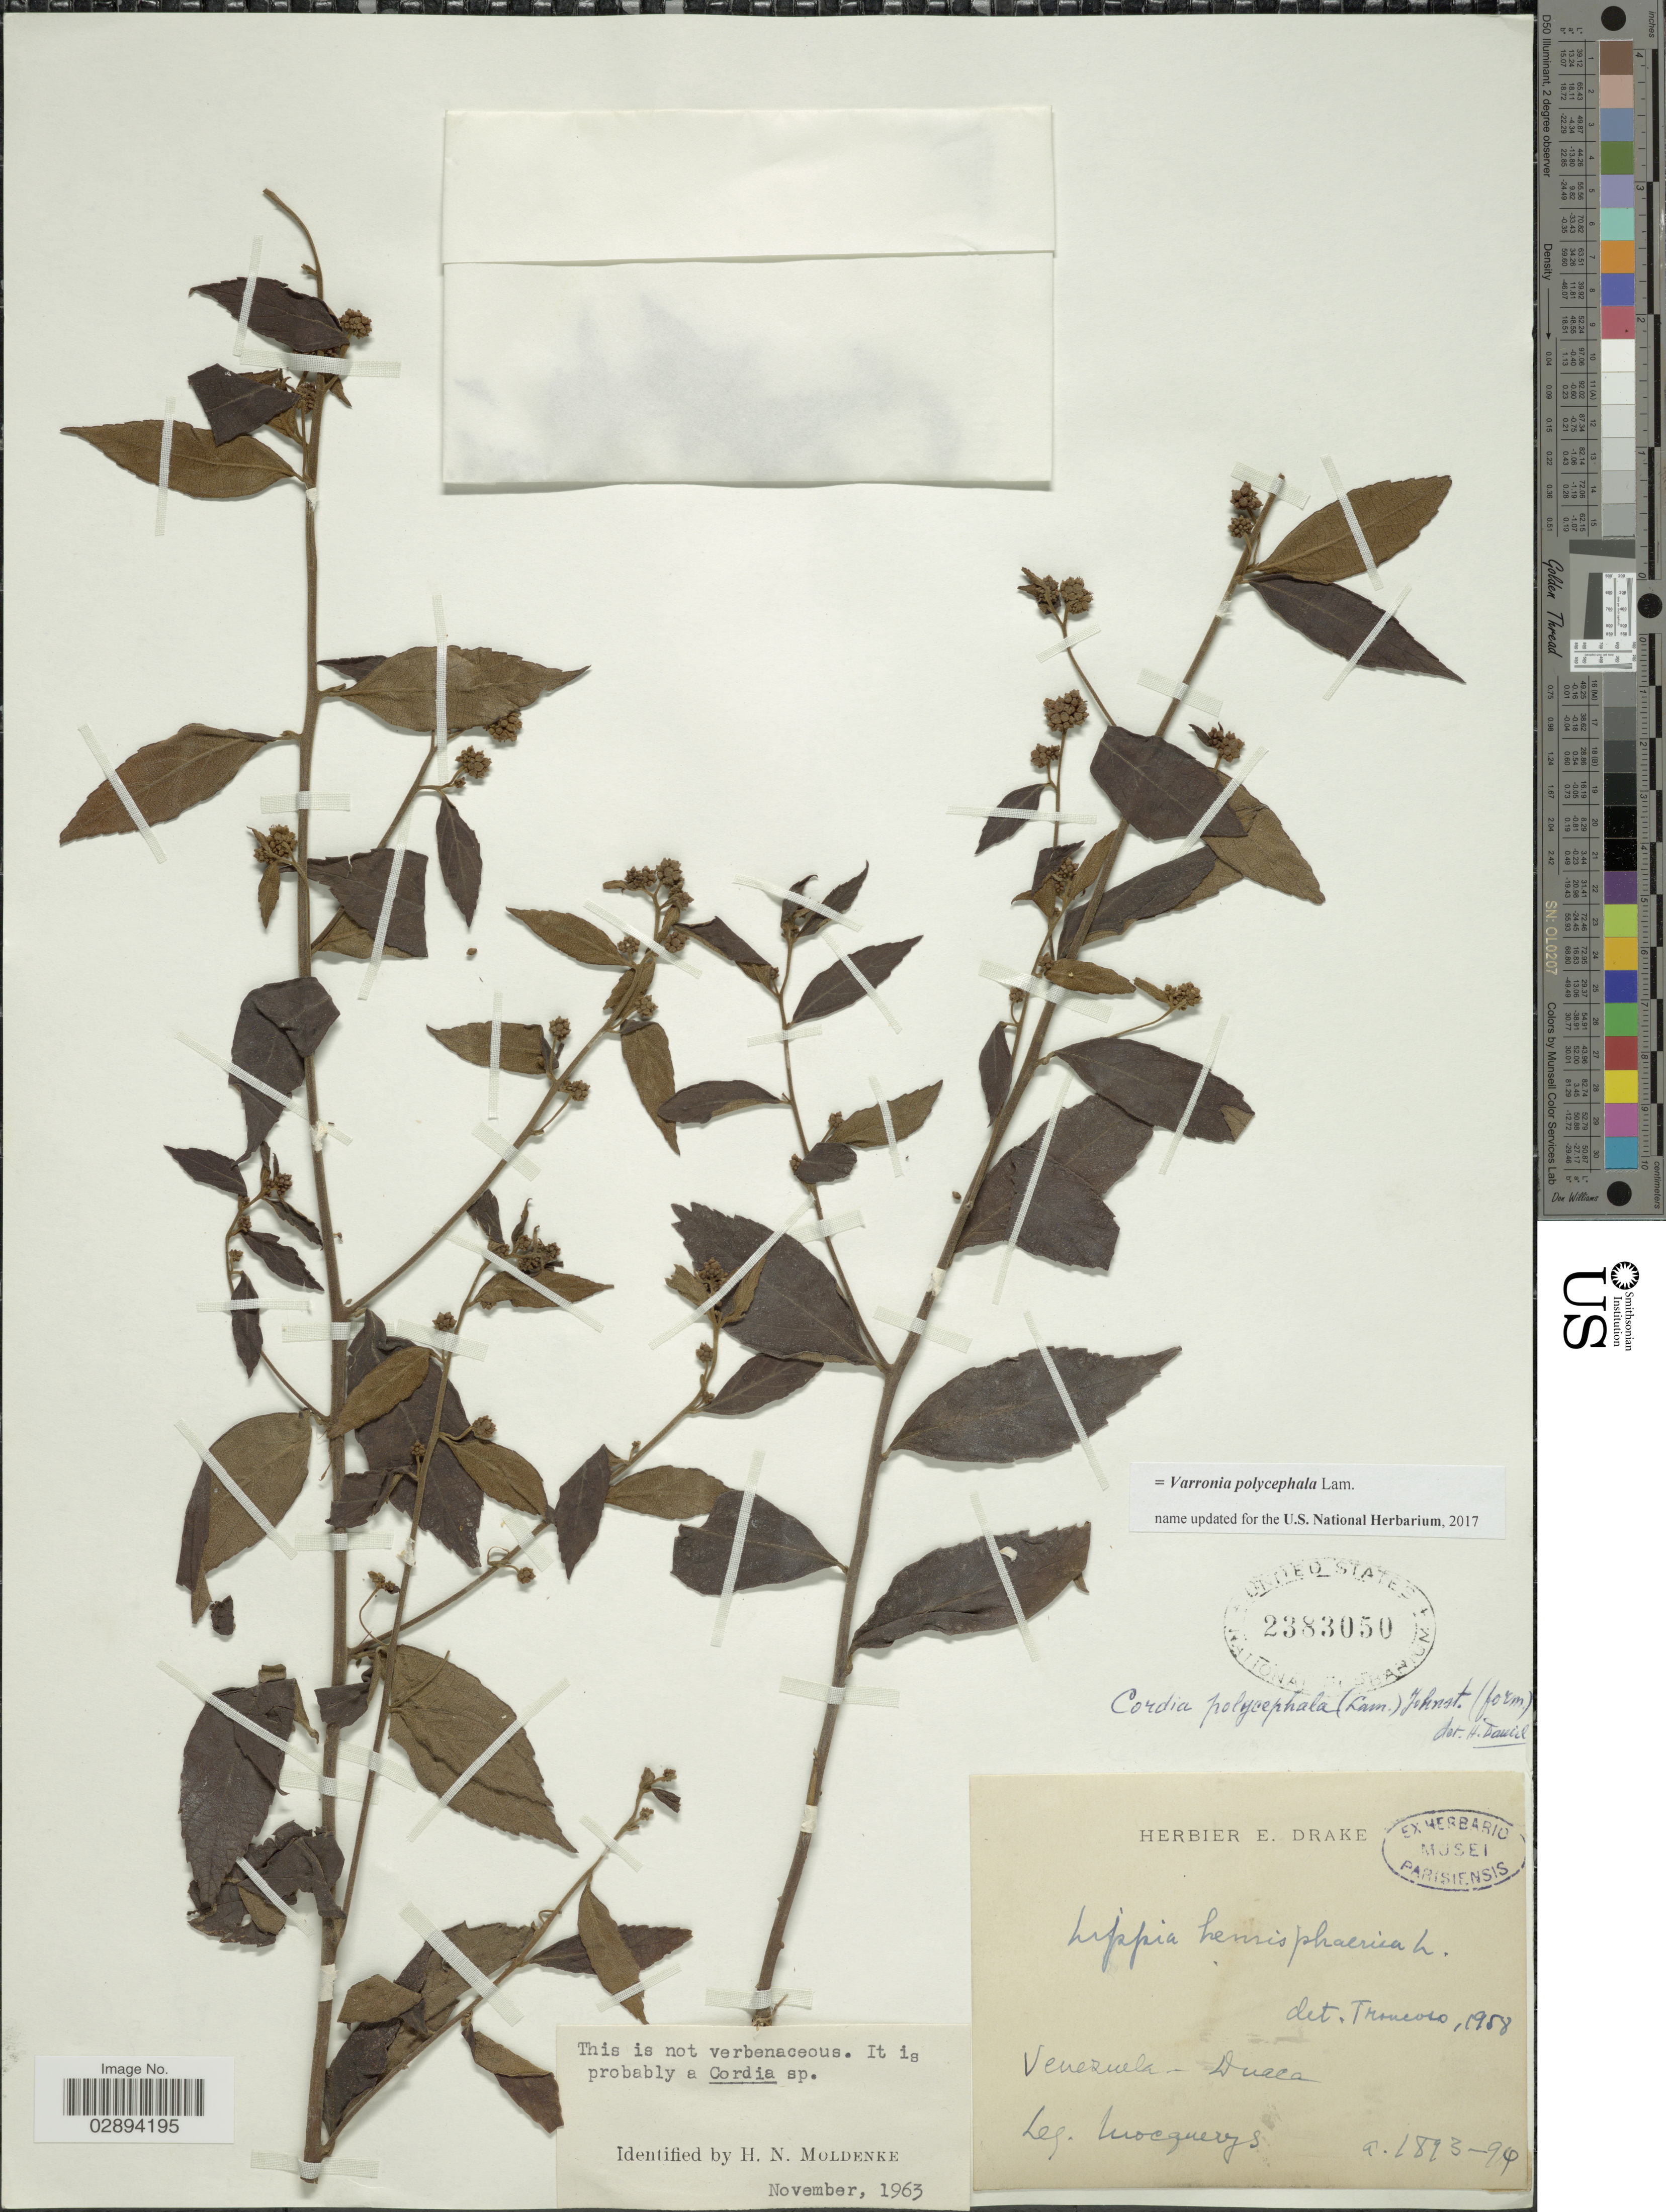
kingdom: Plantae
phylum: Tracheophyta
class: Magnoliopsida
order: Boraginales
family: Cordiaceae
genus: Varronia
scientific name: Varronia polycephala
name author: Lam.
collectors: A. Mocquerys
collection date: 1893/1899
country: Venezuela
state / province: Lara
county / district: Crespo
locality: Duaca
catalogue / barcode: US 2383050